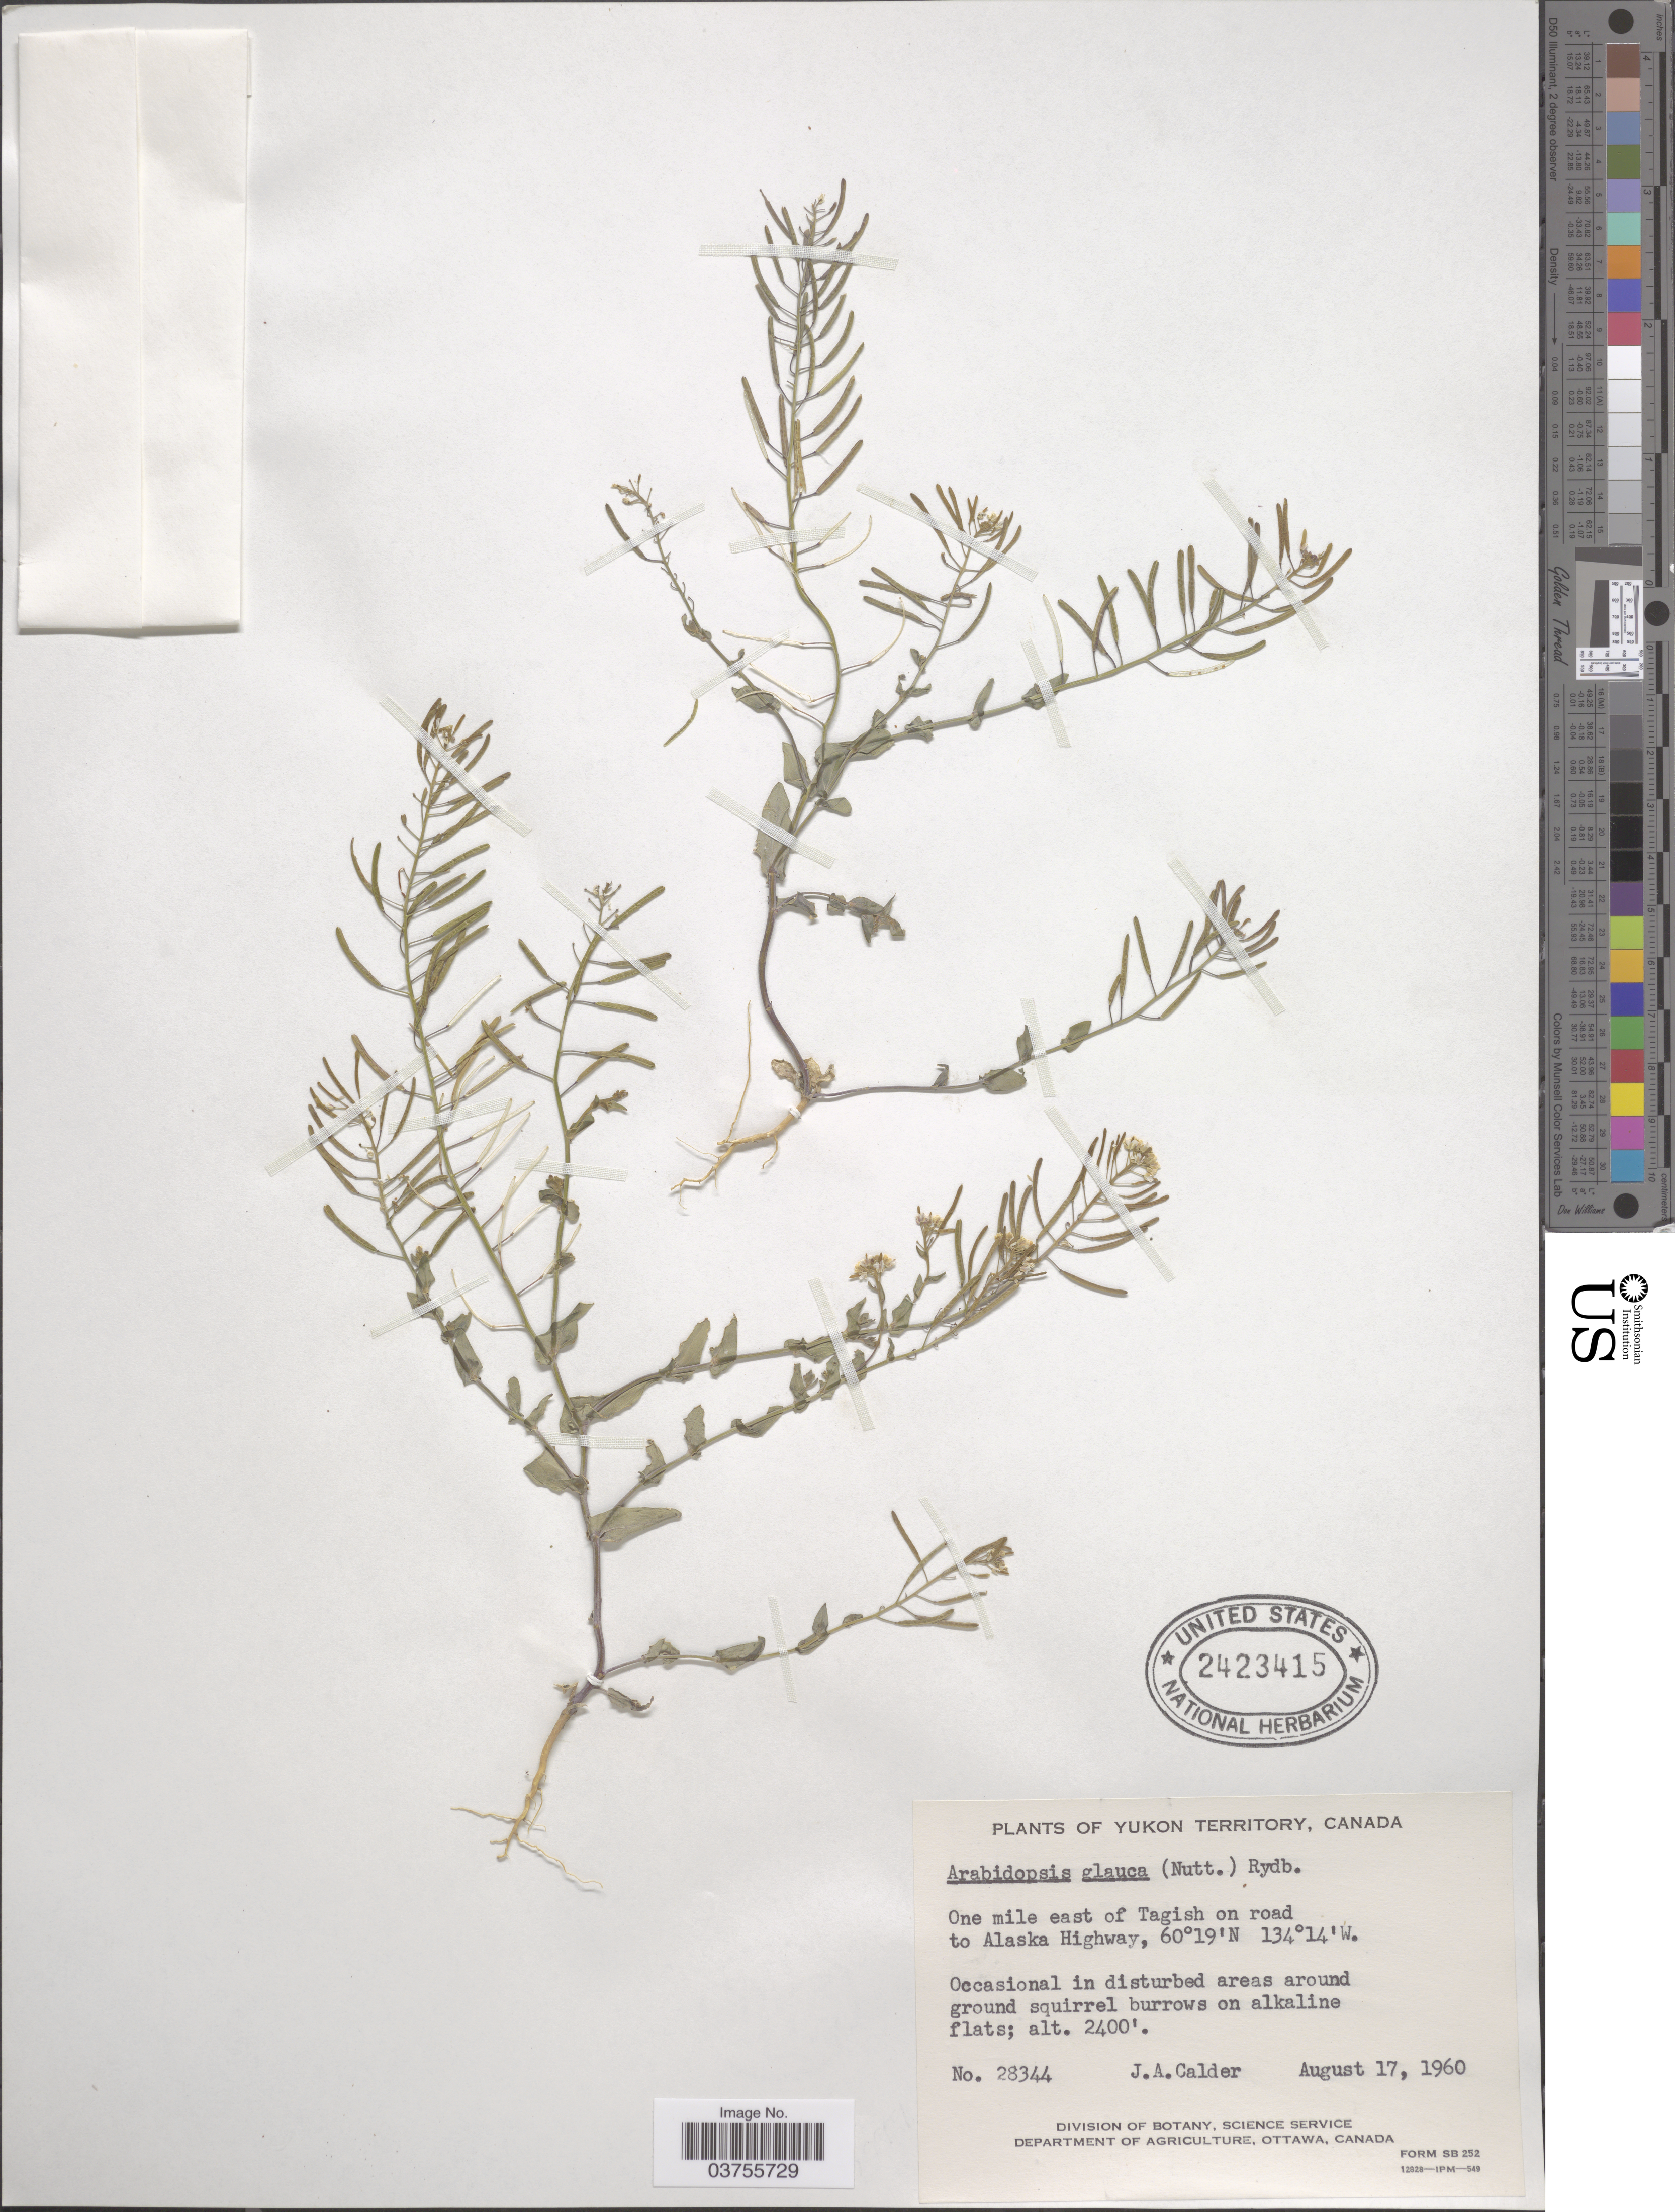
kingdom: Plantae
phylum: Tracheophyta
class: Magnoliopsida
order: Brassicales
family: Brassicaceae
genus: Arabidopsis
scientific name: Arabidopsis glauca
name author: (Nutt.) Rydb.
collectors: J. A. Calder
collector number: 28344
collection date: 1960-08-17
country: Canada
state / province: Yukon Territory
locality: One mile east of Tagish on road to Alaska Highway.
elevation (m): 732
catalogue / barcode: US 2423415